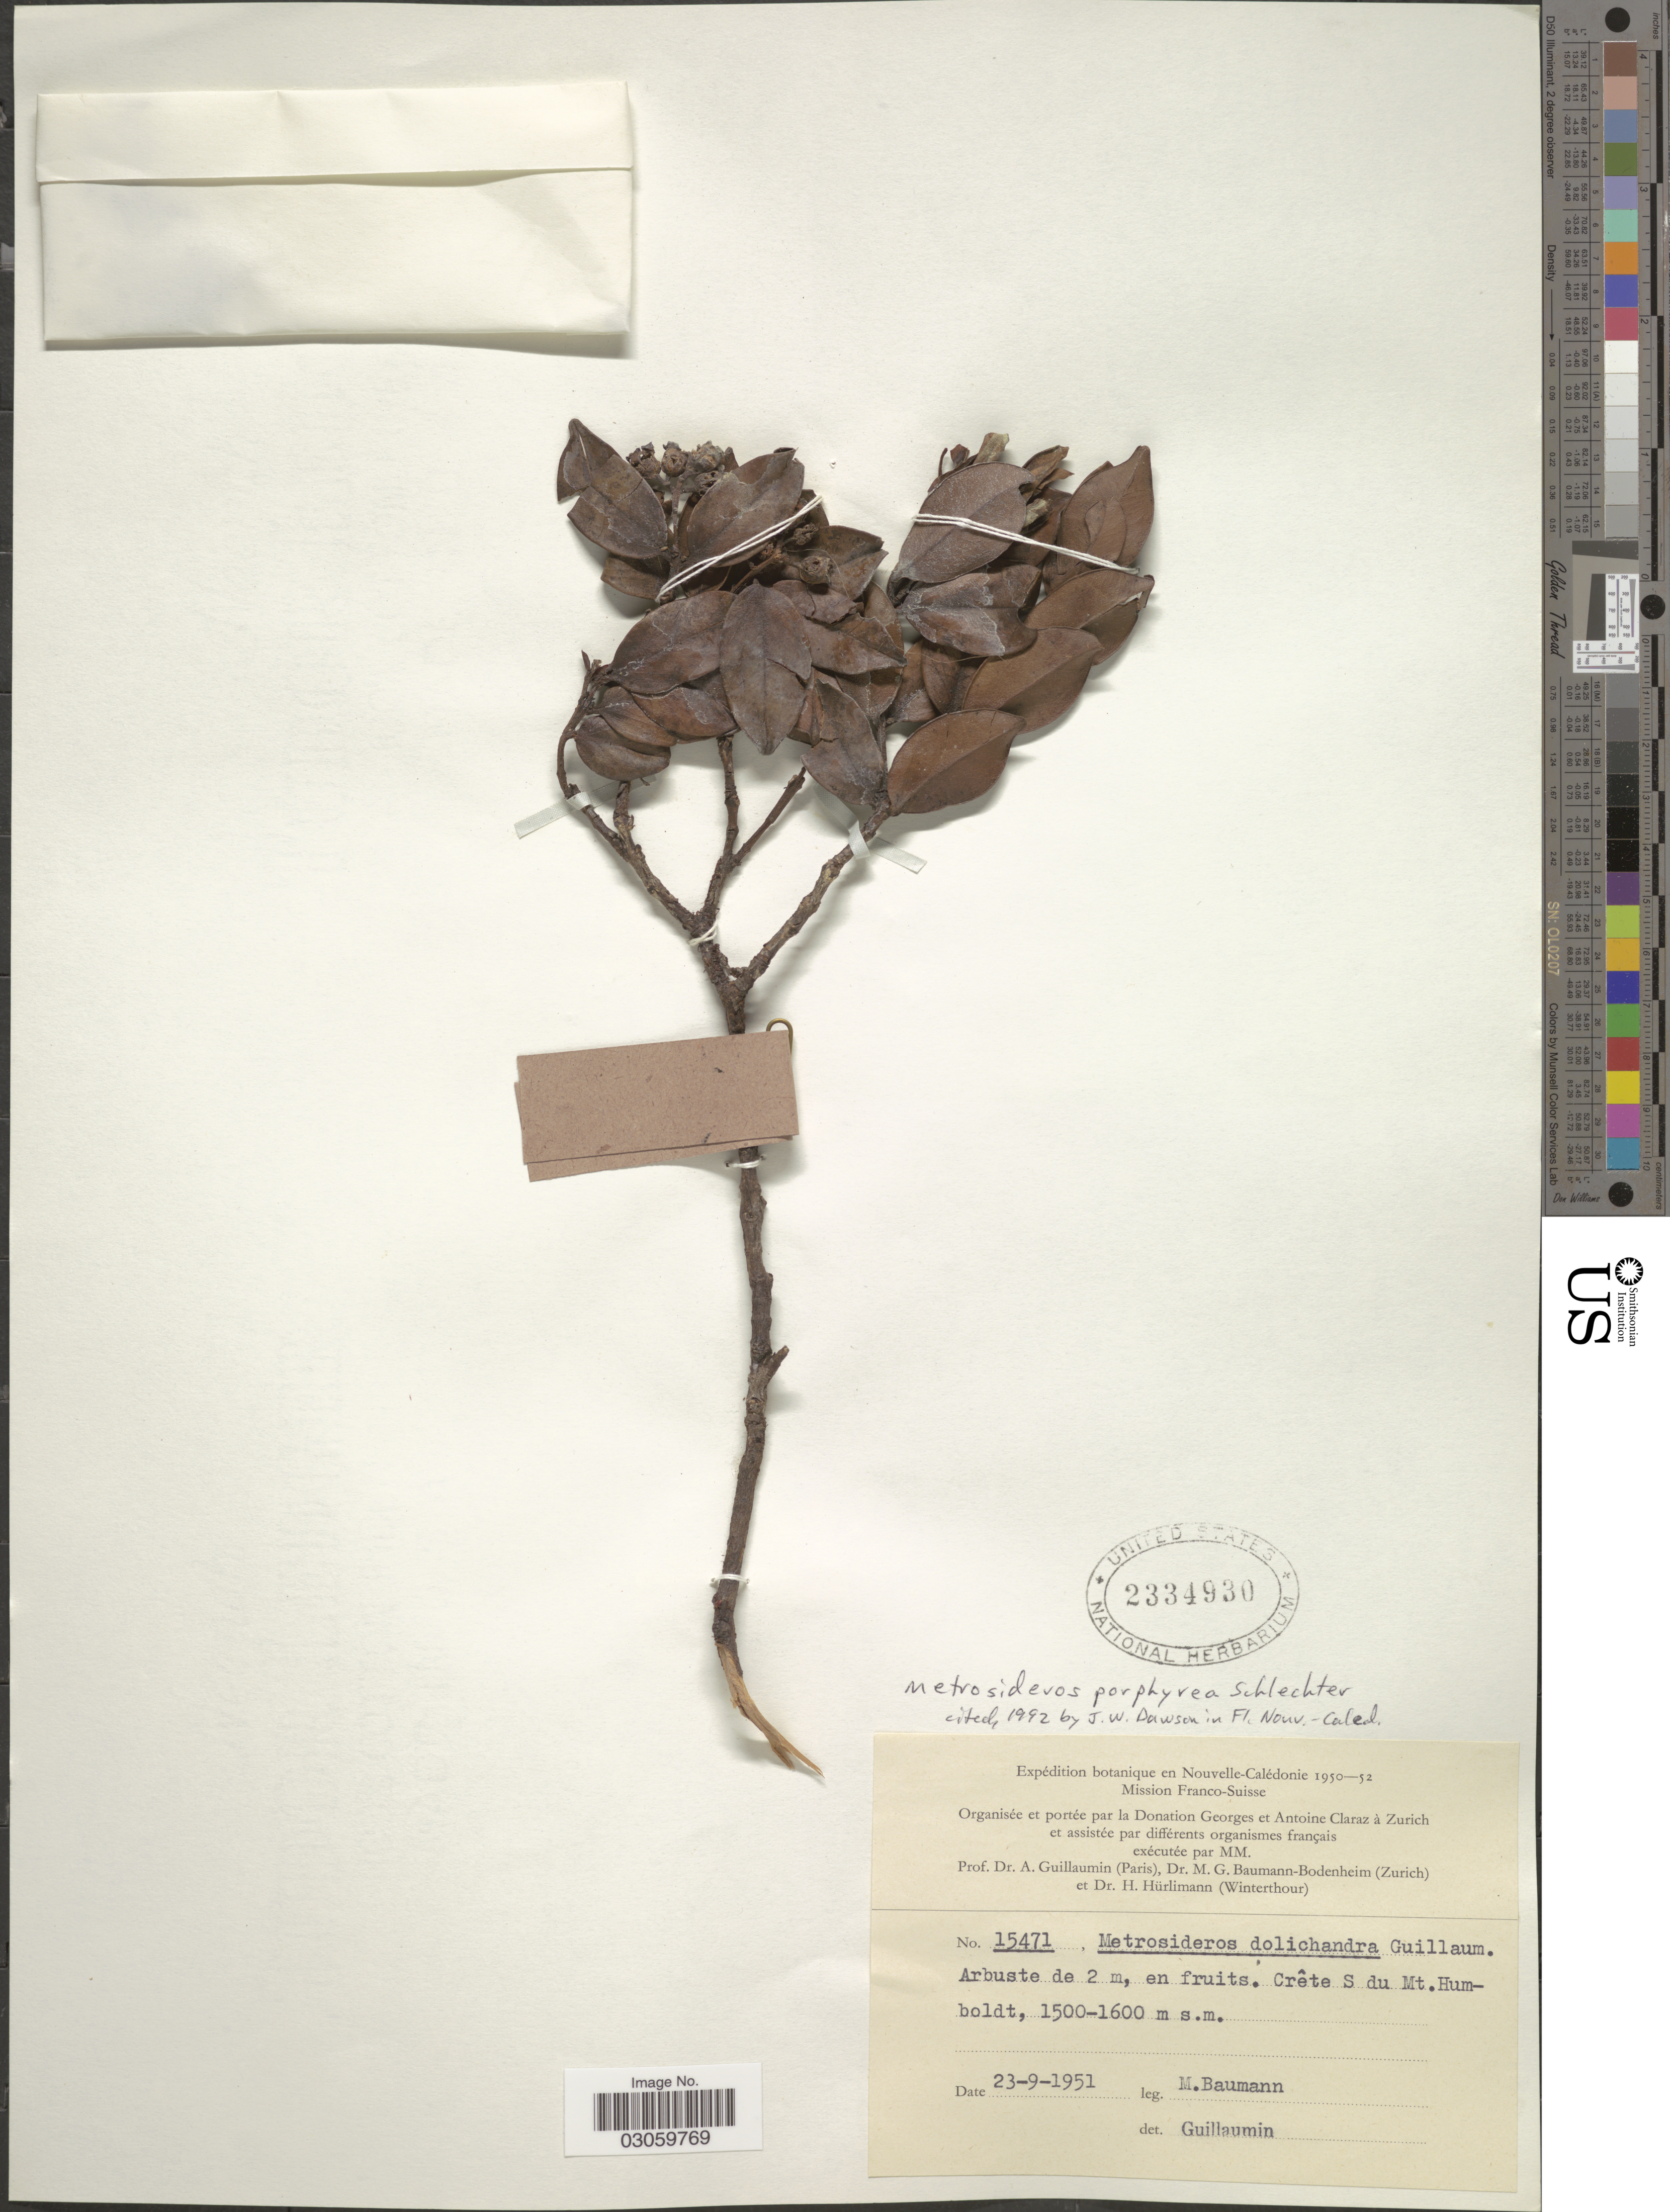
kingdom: Plantae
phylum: Tracheophyta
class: Magnoliopsida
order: Myrtales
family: Myrtaceae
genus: Metrosideros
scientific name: Metrosideros porphyrea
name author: Schltr.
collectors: M. G. Baumann-Bodenheim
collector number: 15471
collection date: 1951-09-23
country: New Caledonia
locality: Crête S du Mt. Humboldt.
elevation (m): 1500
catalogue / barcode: US 2334930